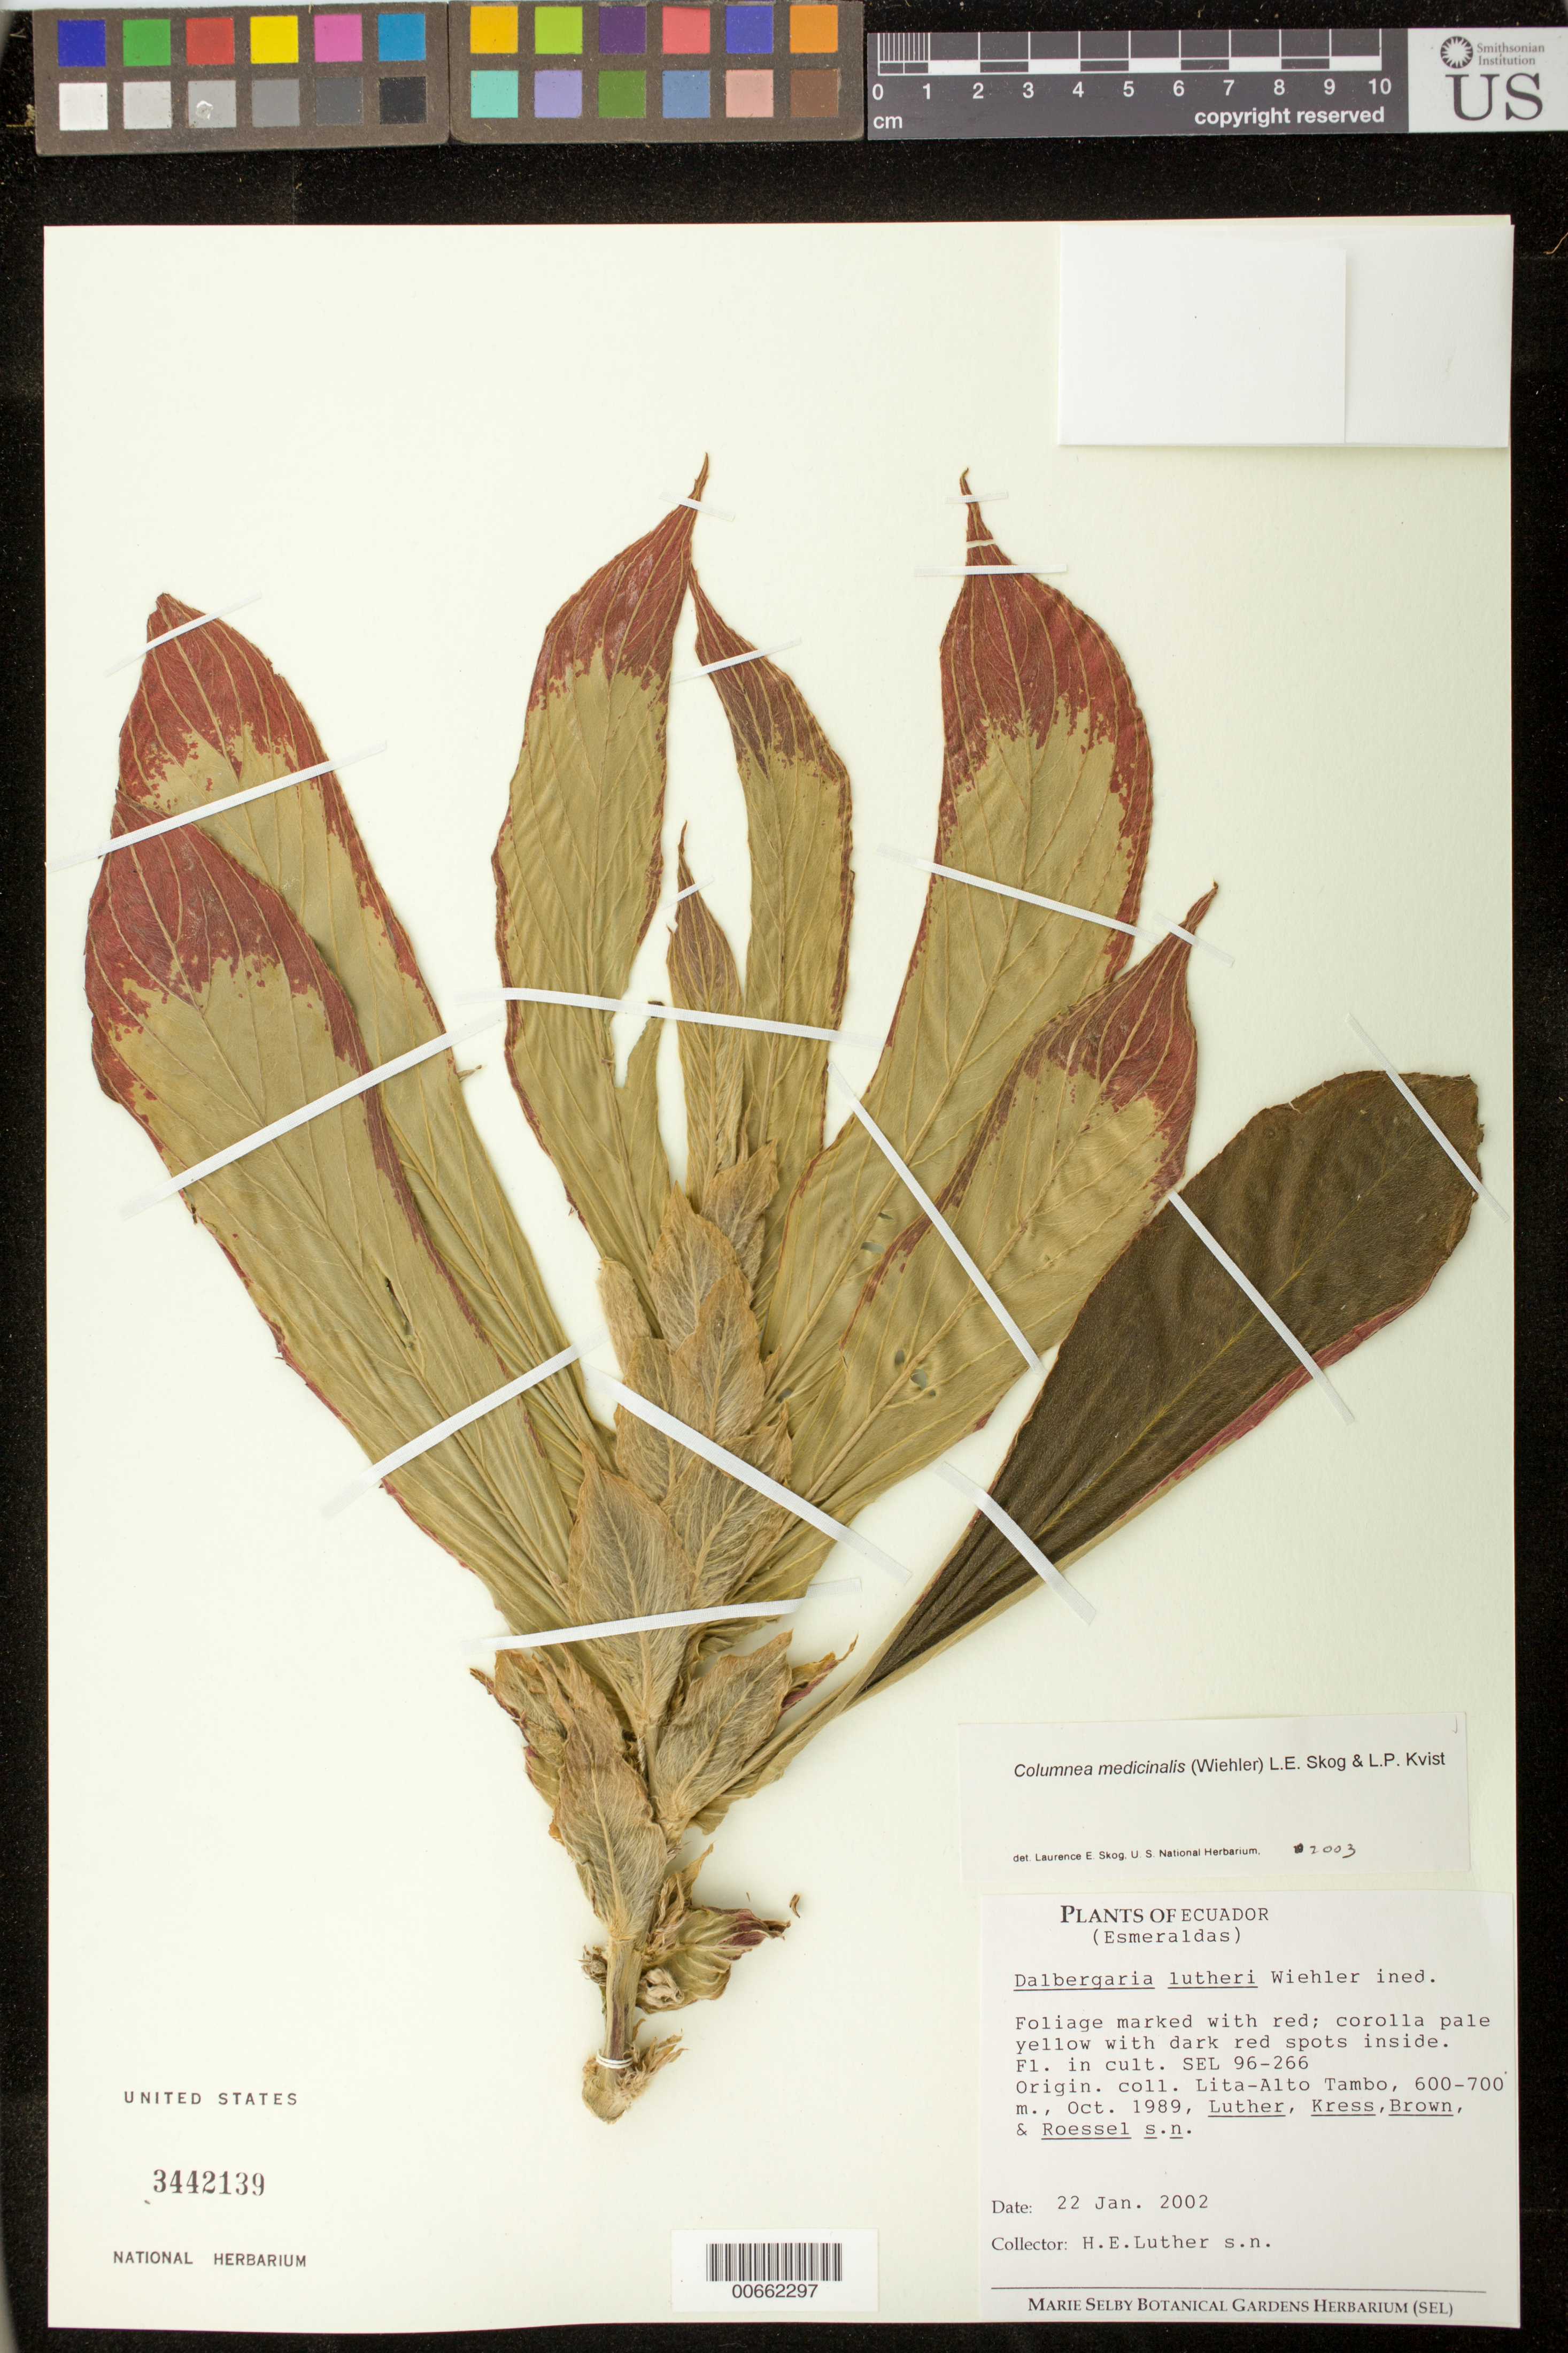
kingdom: Plantae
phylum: Tracheophyta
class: Magnoliopsida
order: Lamiales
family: Gesneriaceae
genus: Columnea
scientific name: Columnea medicinalis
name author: (Wiehler) L.E. Skog & L.P. Kvist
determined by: Skog, Laurence E.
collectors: Harry E. Luther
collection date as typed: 22 Jan 2002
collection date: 2002-01-22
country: Ecuador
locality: Cultivated at Marie Selby Botanical Gardens, Sarasota, FL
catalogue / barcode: US 3442139